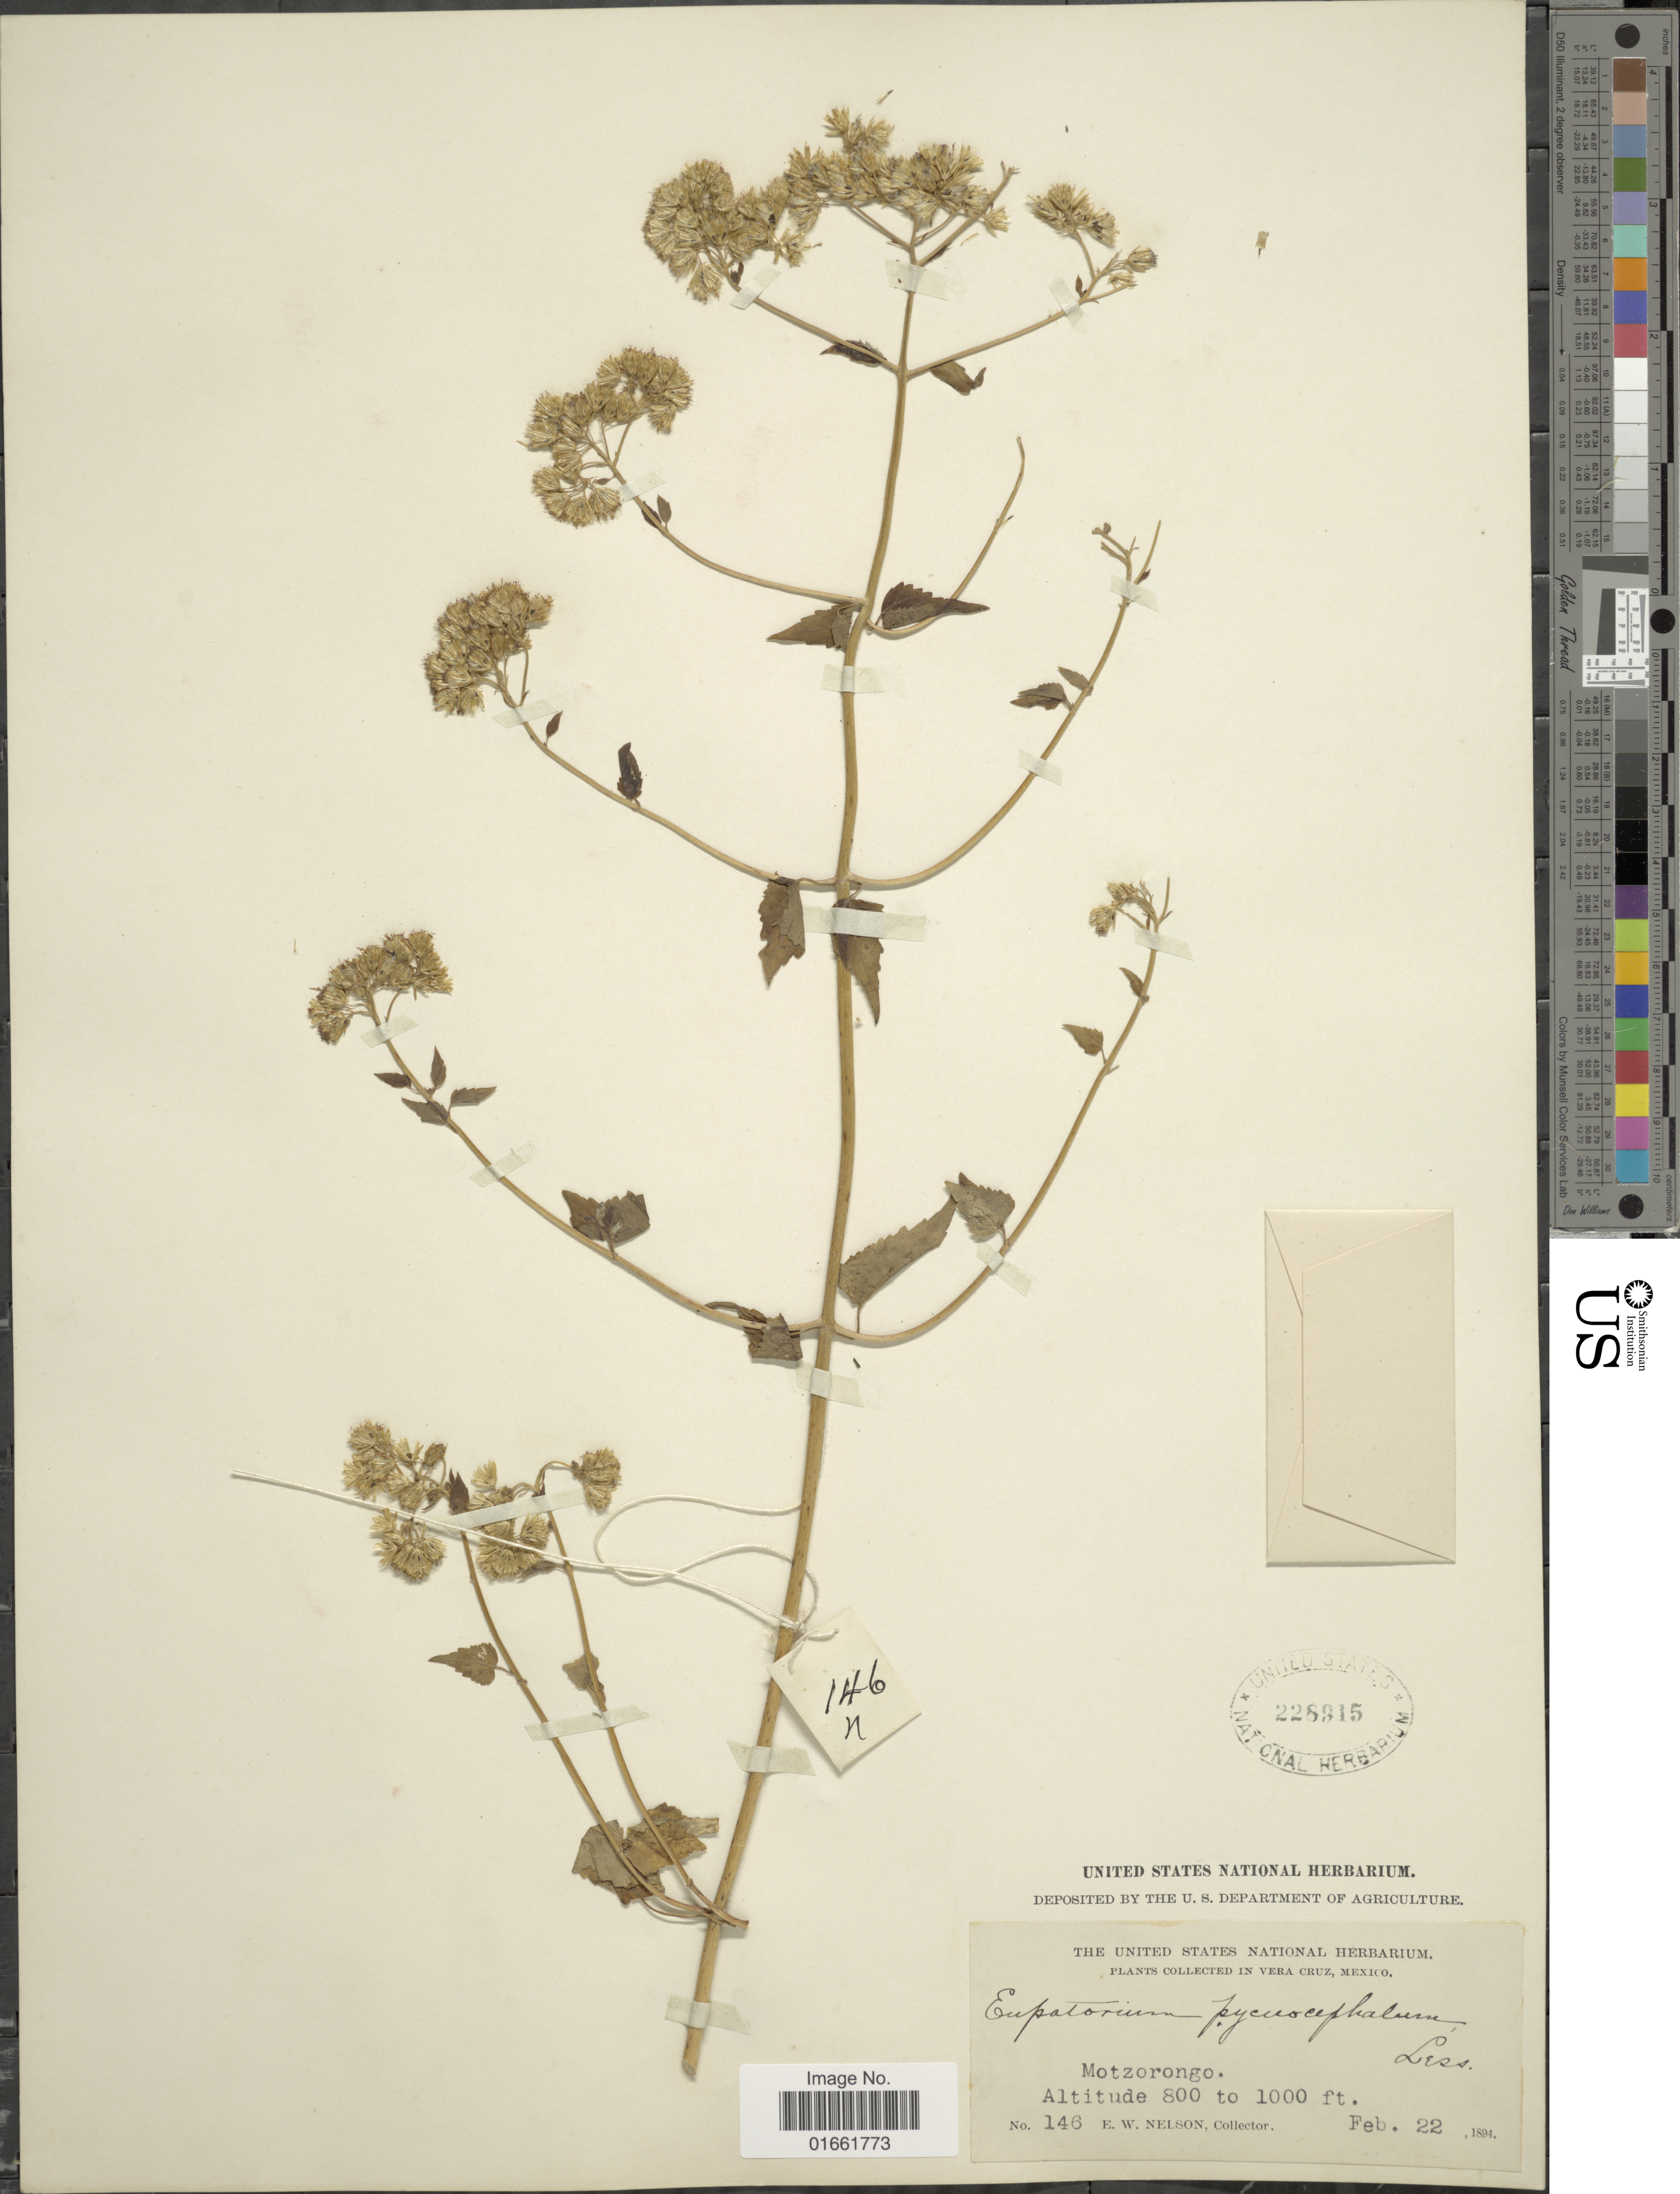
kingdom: Plantae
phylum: Tracheophyta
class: Magnoliopsida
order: Asterales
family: Asteraceae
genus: Fleischmannia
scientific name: Fleischmannia pratensis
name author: (Klatt) R.M. King & H. Rob.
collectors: E. W. Nelson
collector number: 146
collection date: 1894-02-22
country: Mexico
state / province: Veracruz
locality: Vera Cruz. Motzorongo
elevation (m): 244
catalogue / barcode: US 228915